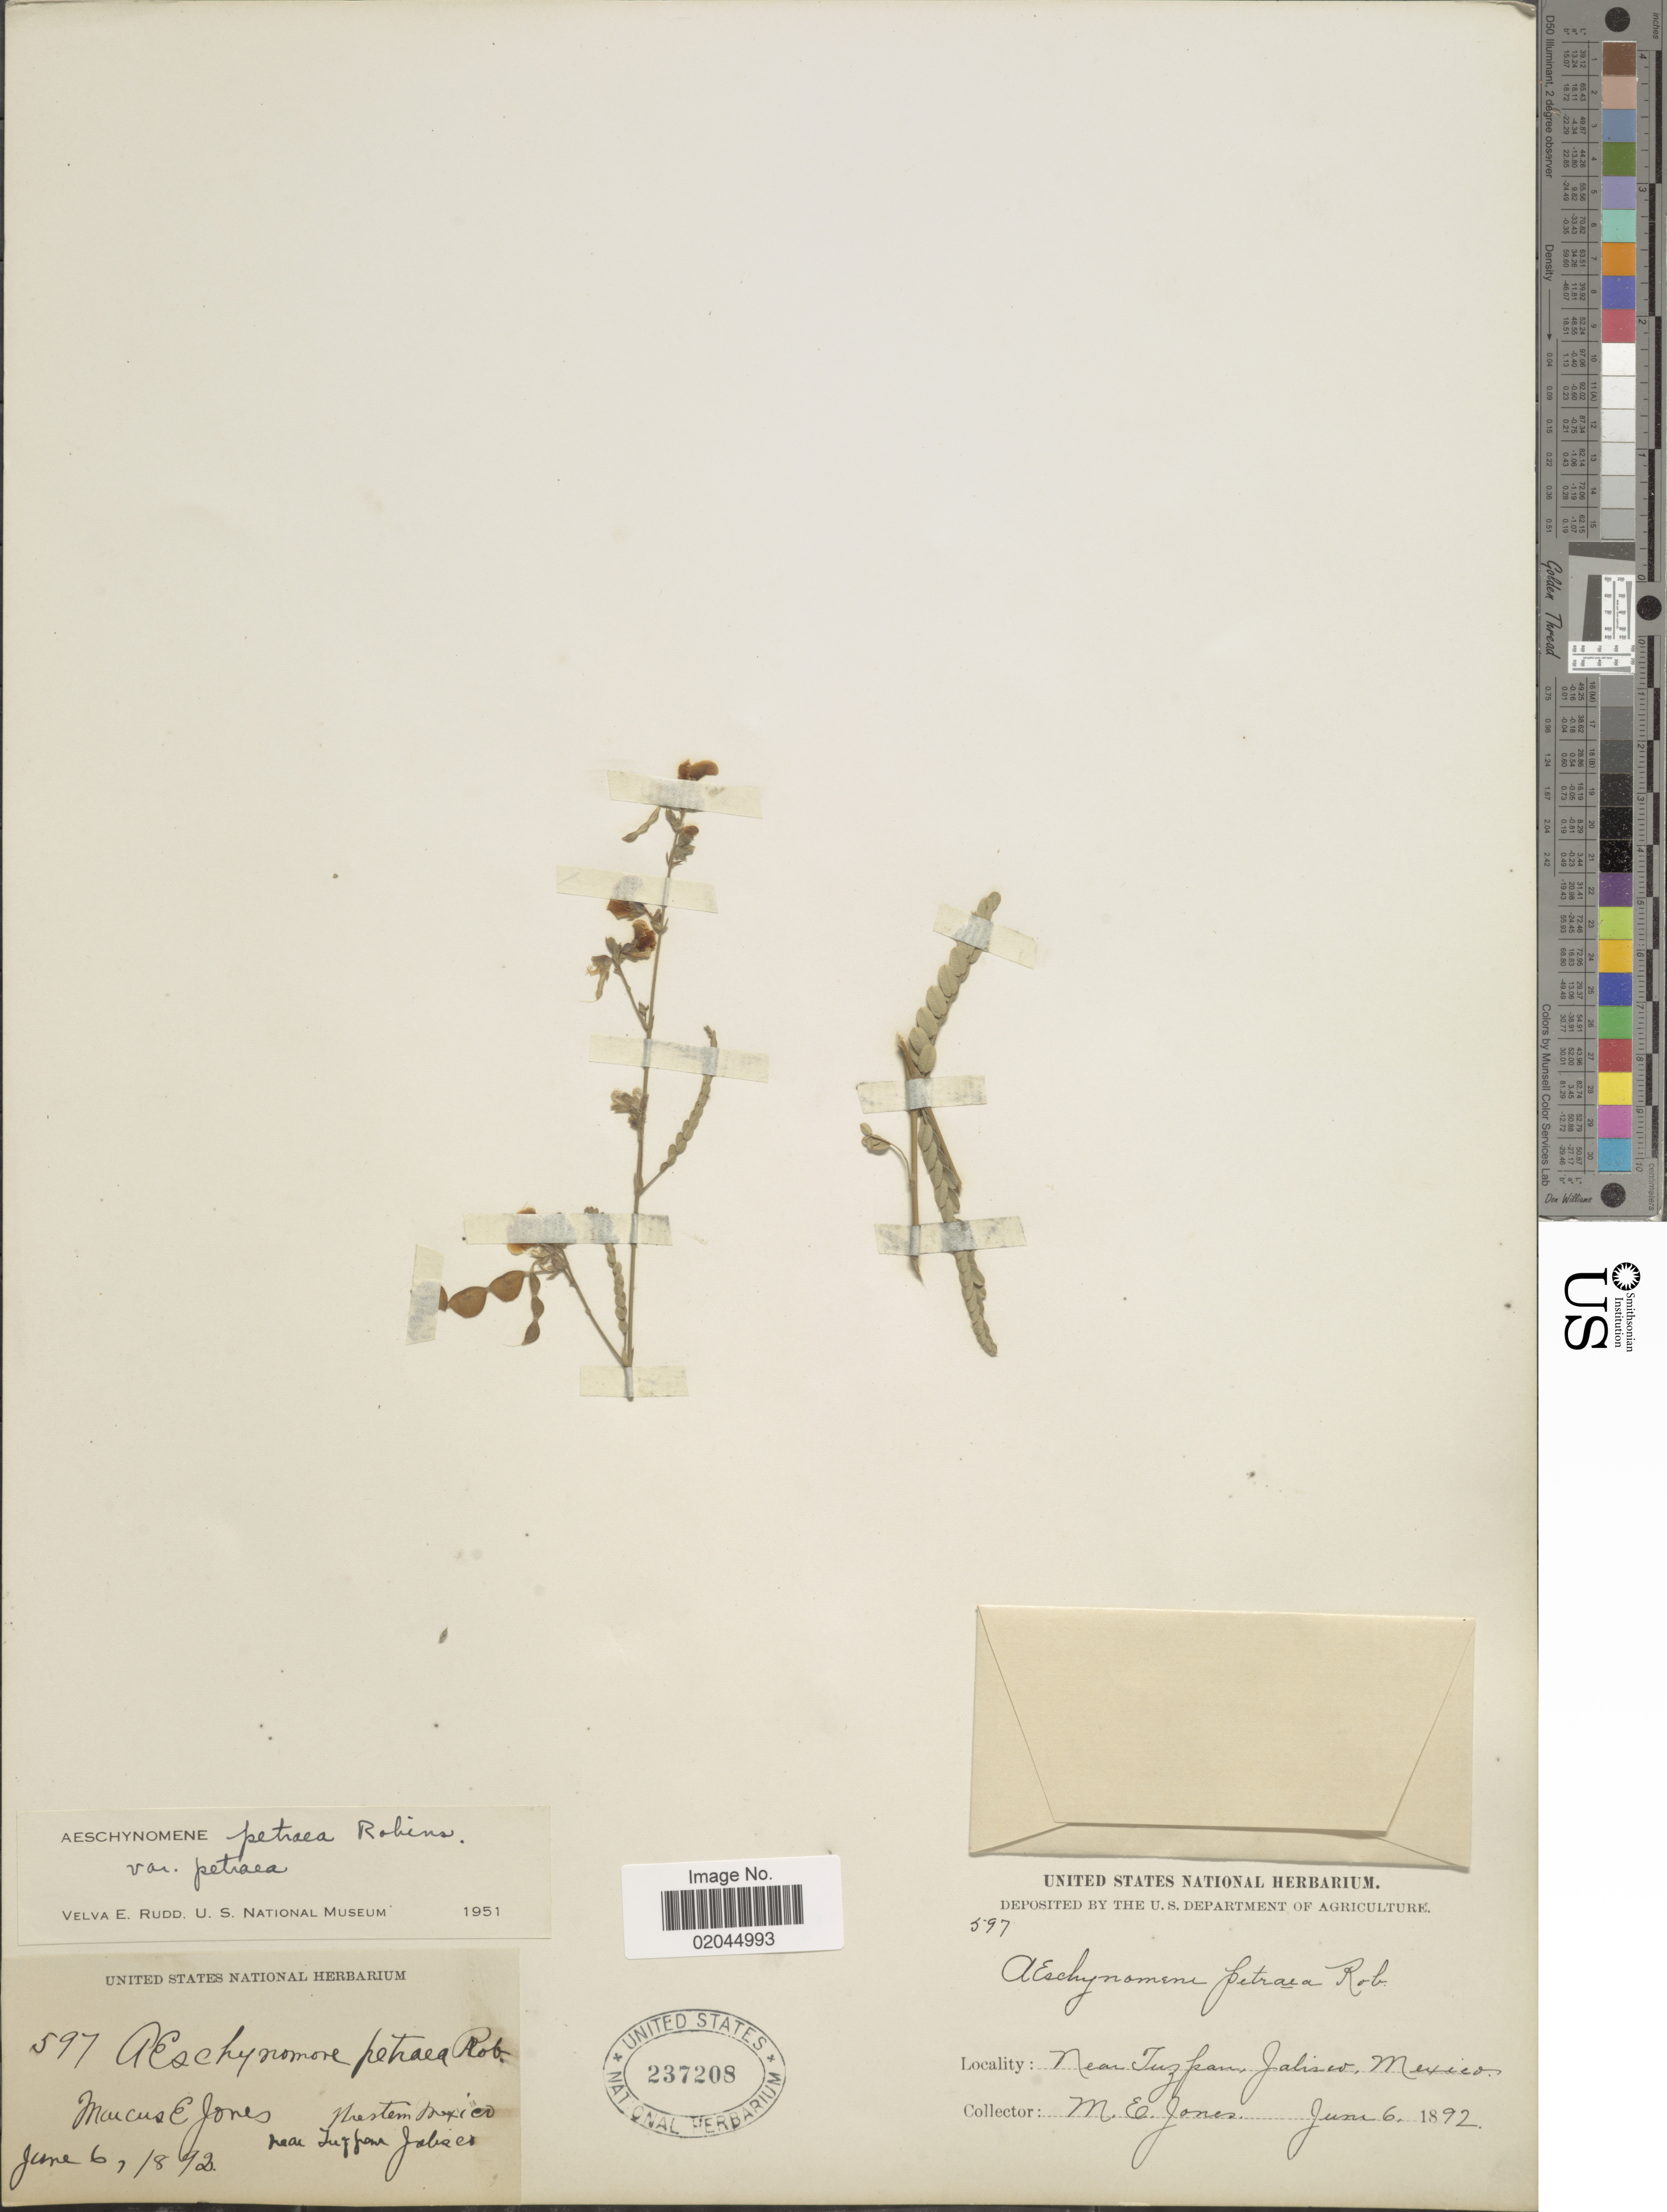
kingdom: Plantae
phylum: Tracheophyta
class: Magnoliopsida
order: Fabales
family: Fabaceae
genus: Aeschynomene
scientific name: Aeschynomene petraea var. petraea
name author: B.L. Rob.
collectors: M. E. Jones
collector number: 597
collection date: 1892-06-06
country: Mexico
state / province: Jalisco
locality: Near Juspan, Jalisco, Mexico, Western Mexico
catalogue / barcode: US 237208